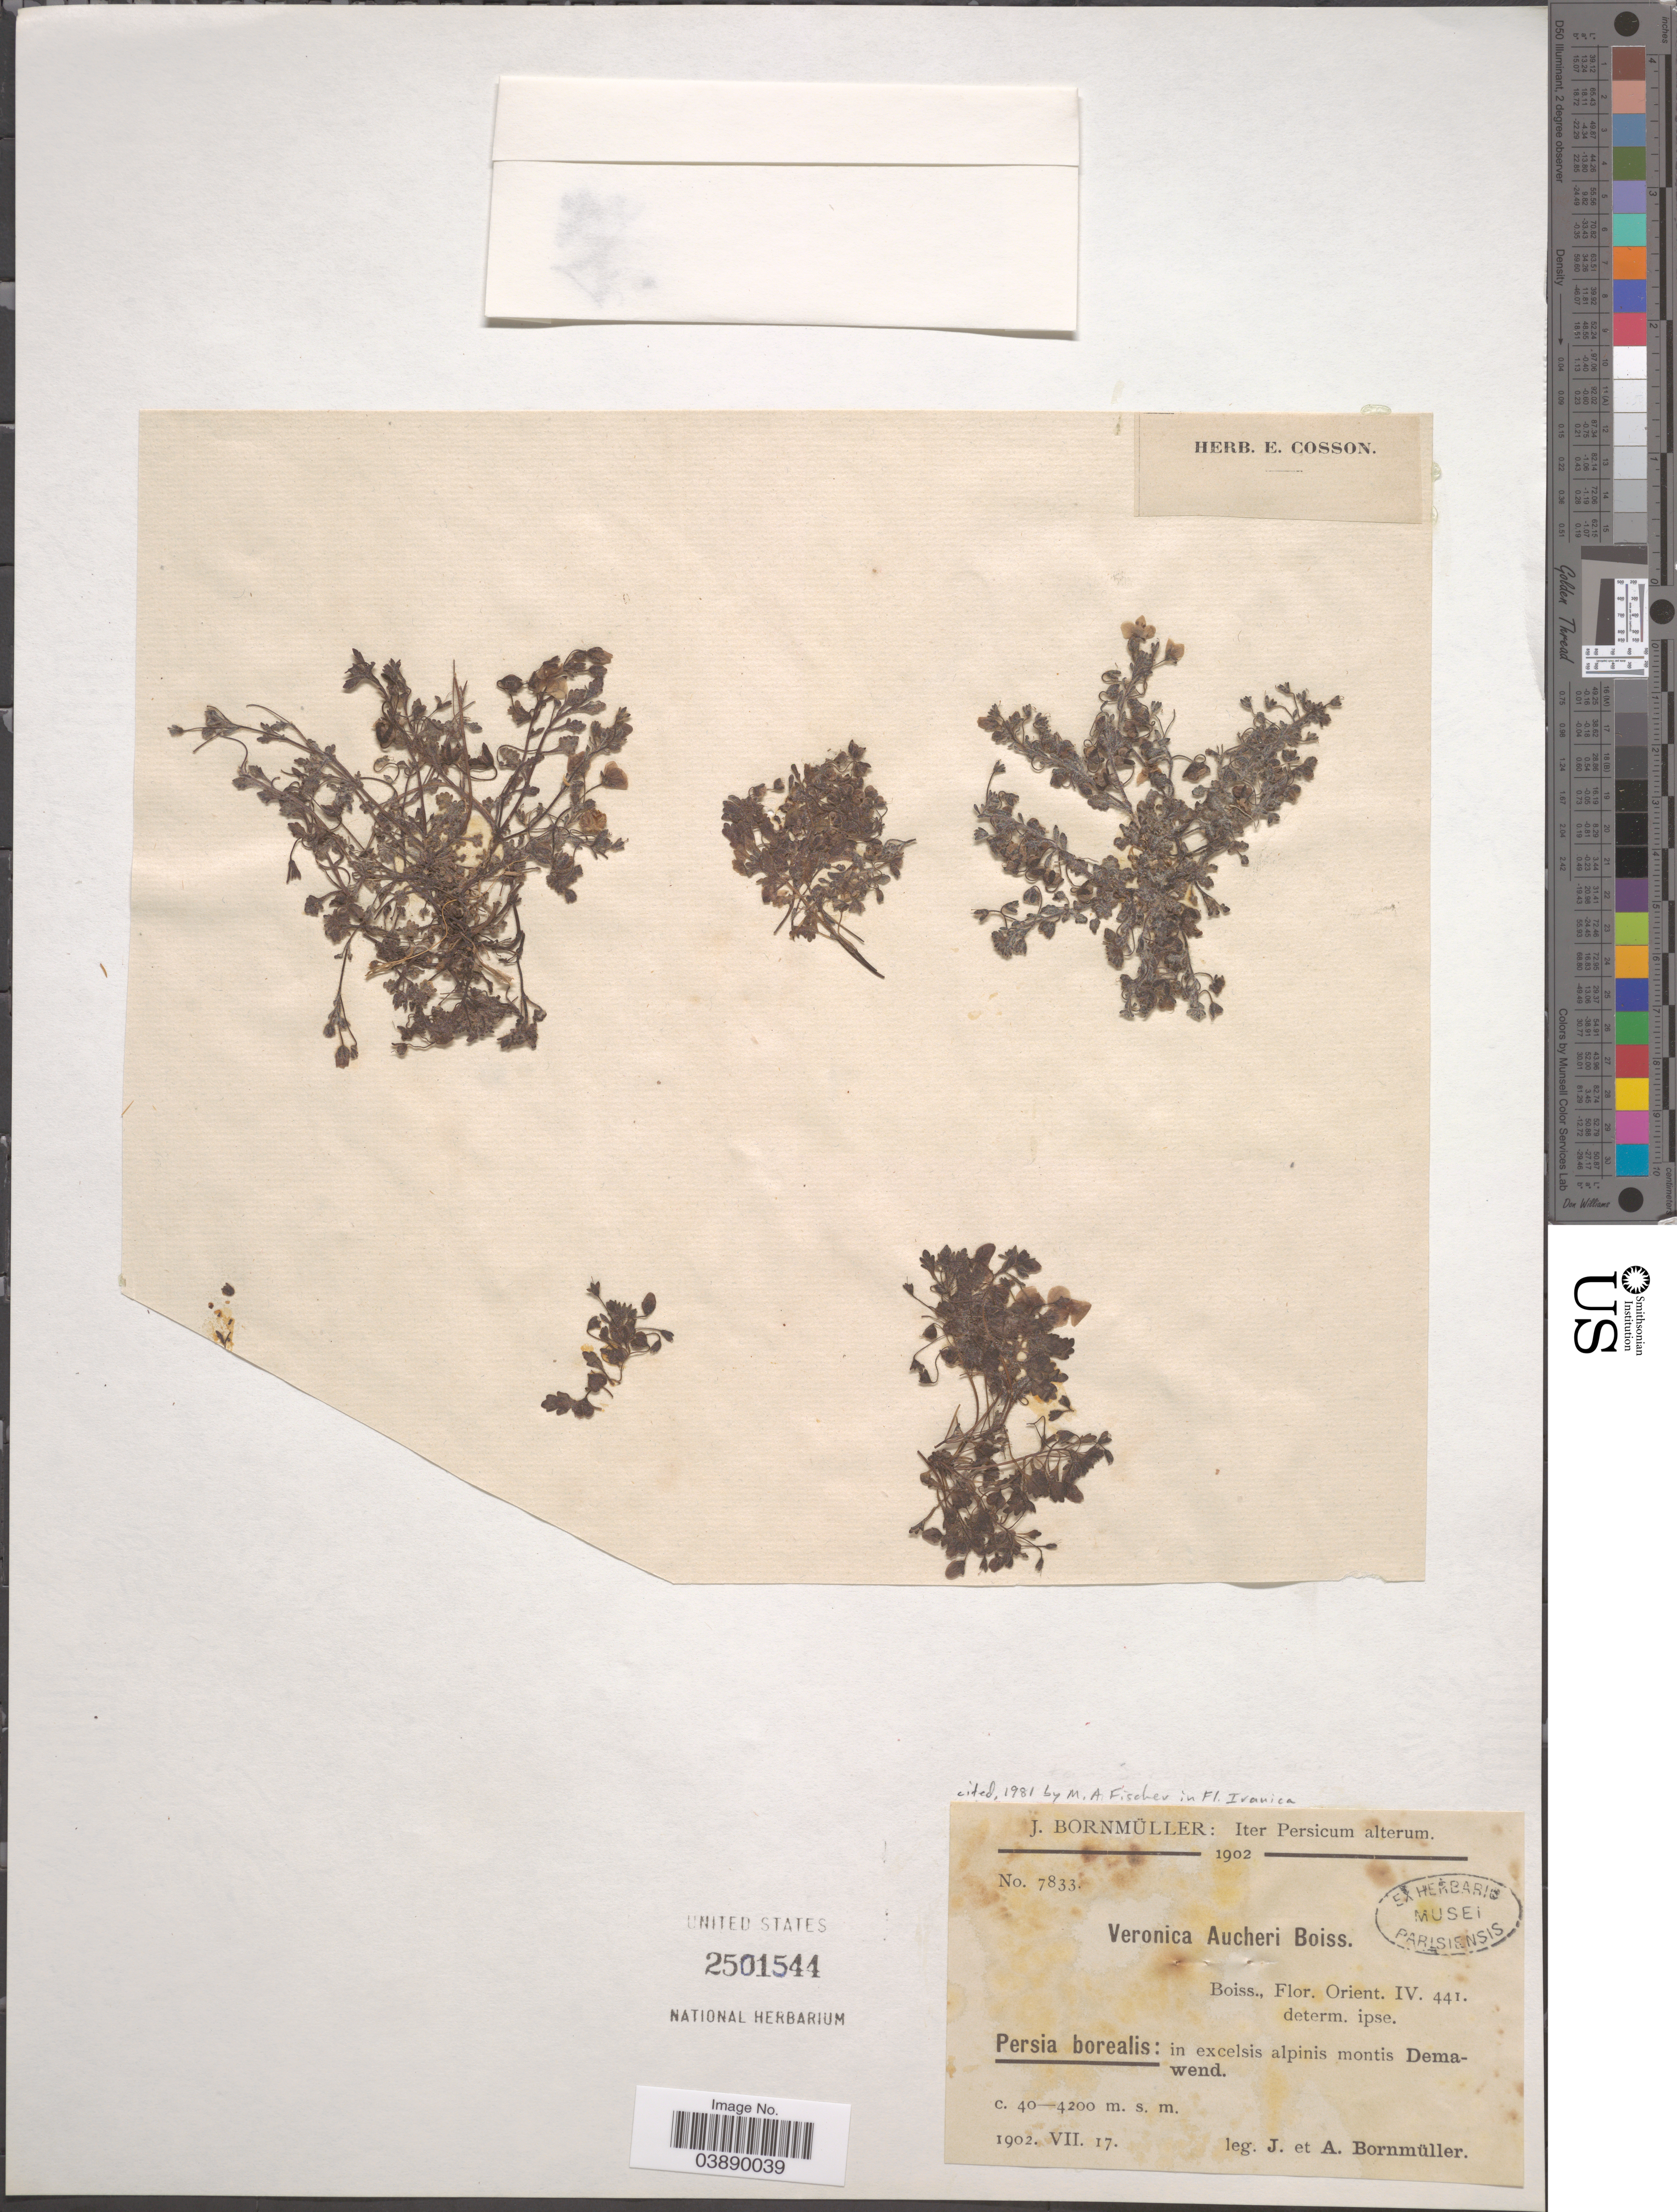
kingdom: Plantae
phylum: Tracheophyta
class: Magnoliopsida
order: Lamiales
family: Plantaginaceae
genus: Veronica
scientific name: Veronica aucheri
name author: Boiss.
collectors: J. Bornmüller & A. Bornmüller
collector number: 7833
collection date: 1902-07-17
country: Iran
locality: Persia borealis: in excelsis alpinis montis Demawend.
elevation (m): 4000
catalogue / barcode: US 2501544